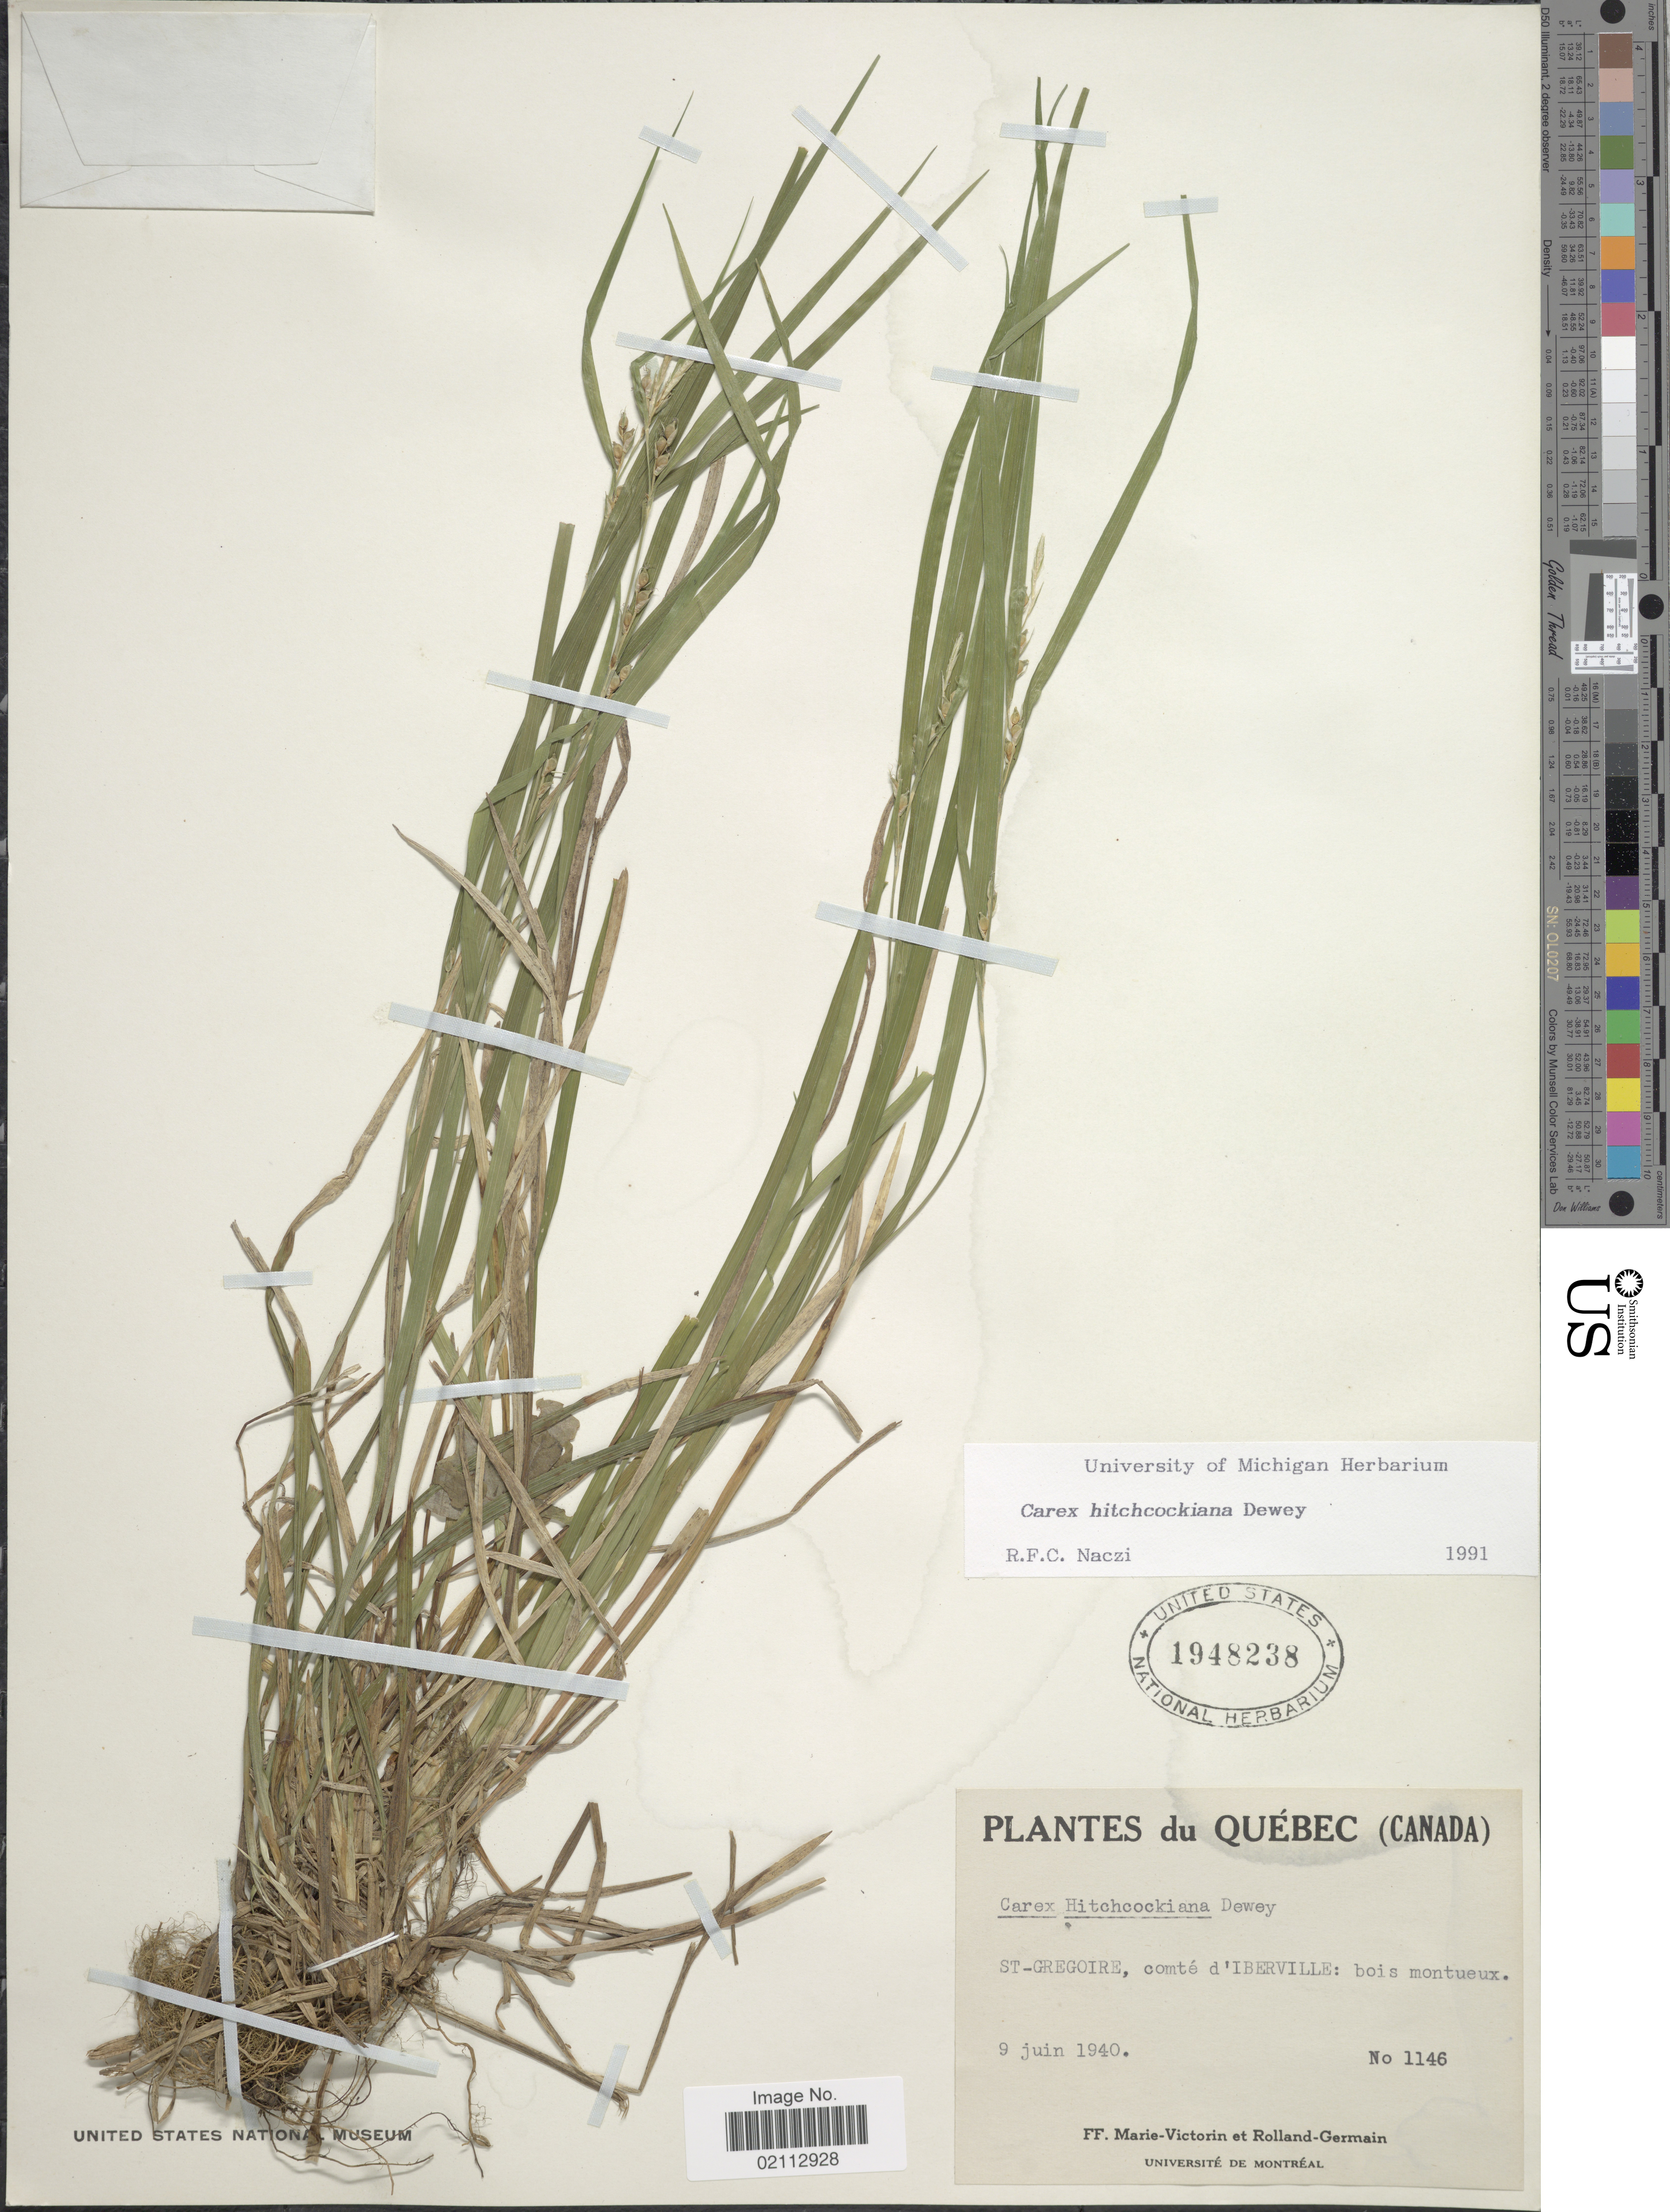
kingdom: Plantae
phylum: Tracheophyta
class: Liliopsida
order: Poales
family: Cyperaceae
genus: Carex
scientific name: Carex hitchcockiana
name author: Dewey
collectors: F. Marie-Victorin & Rolland-Germain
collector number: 1146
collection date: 1940-06-09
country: Canada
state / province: Quebec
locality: St-Gregoire, comte d'Iberville: bois montueux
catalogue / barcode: US 1948238